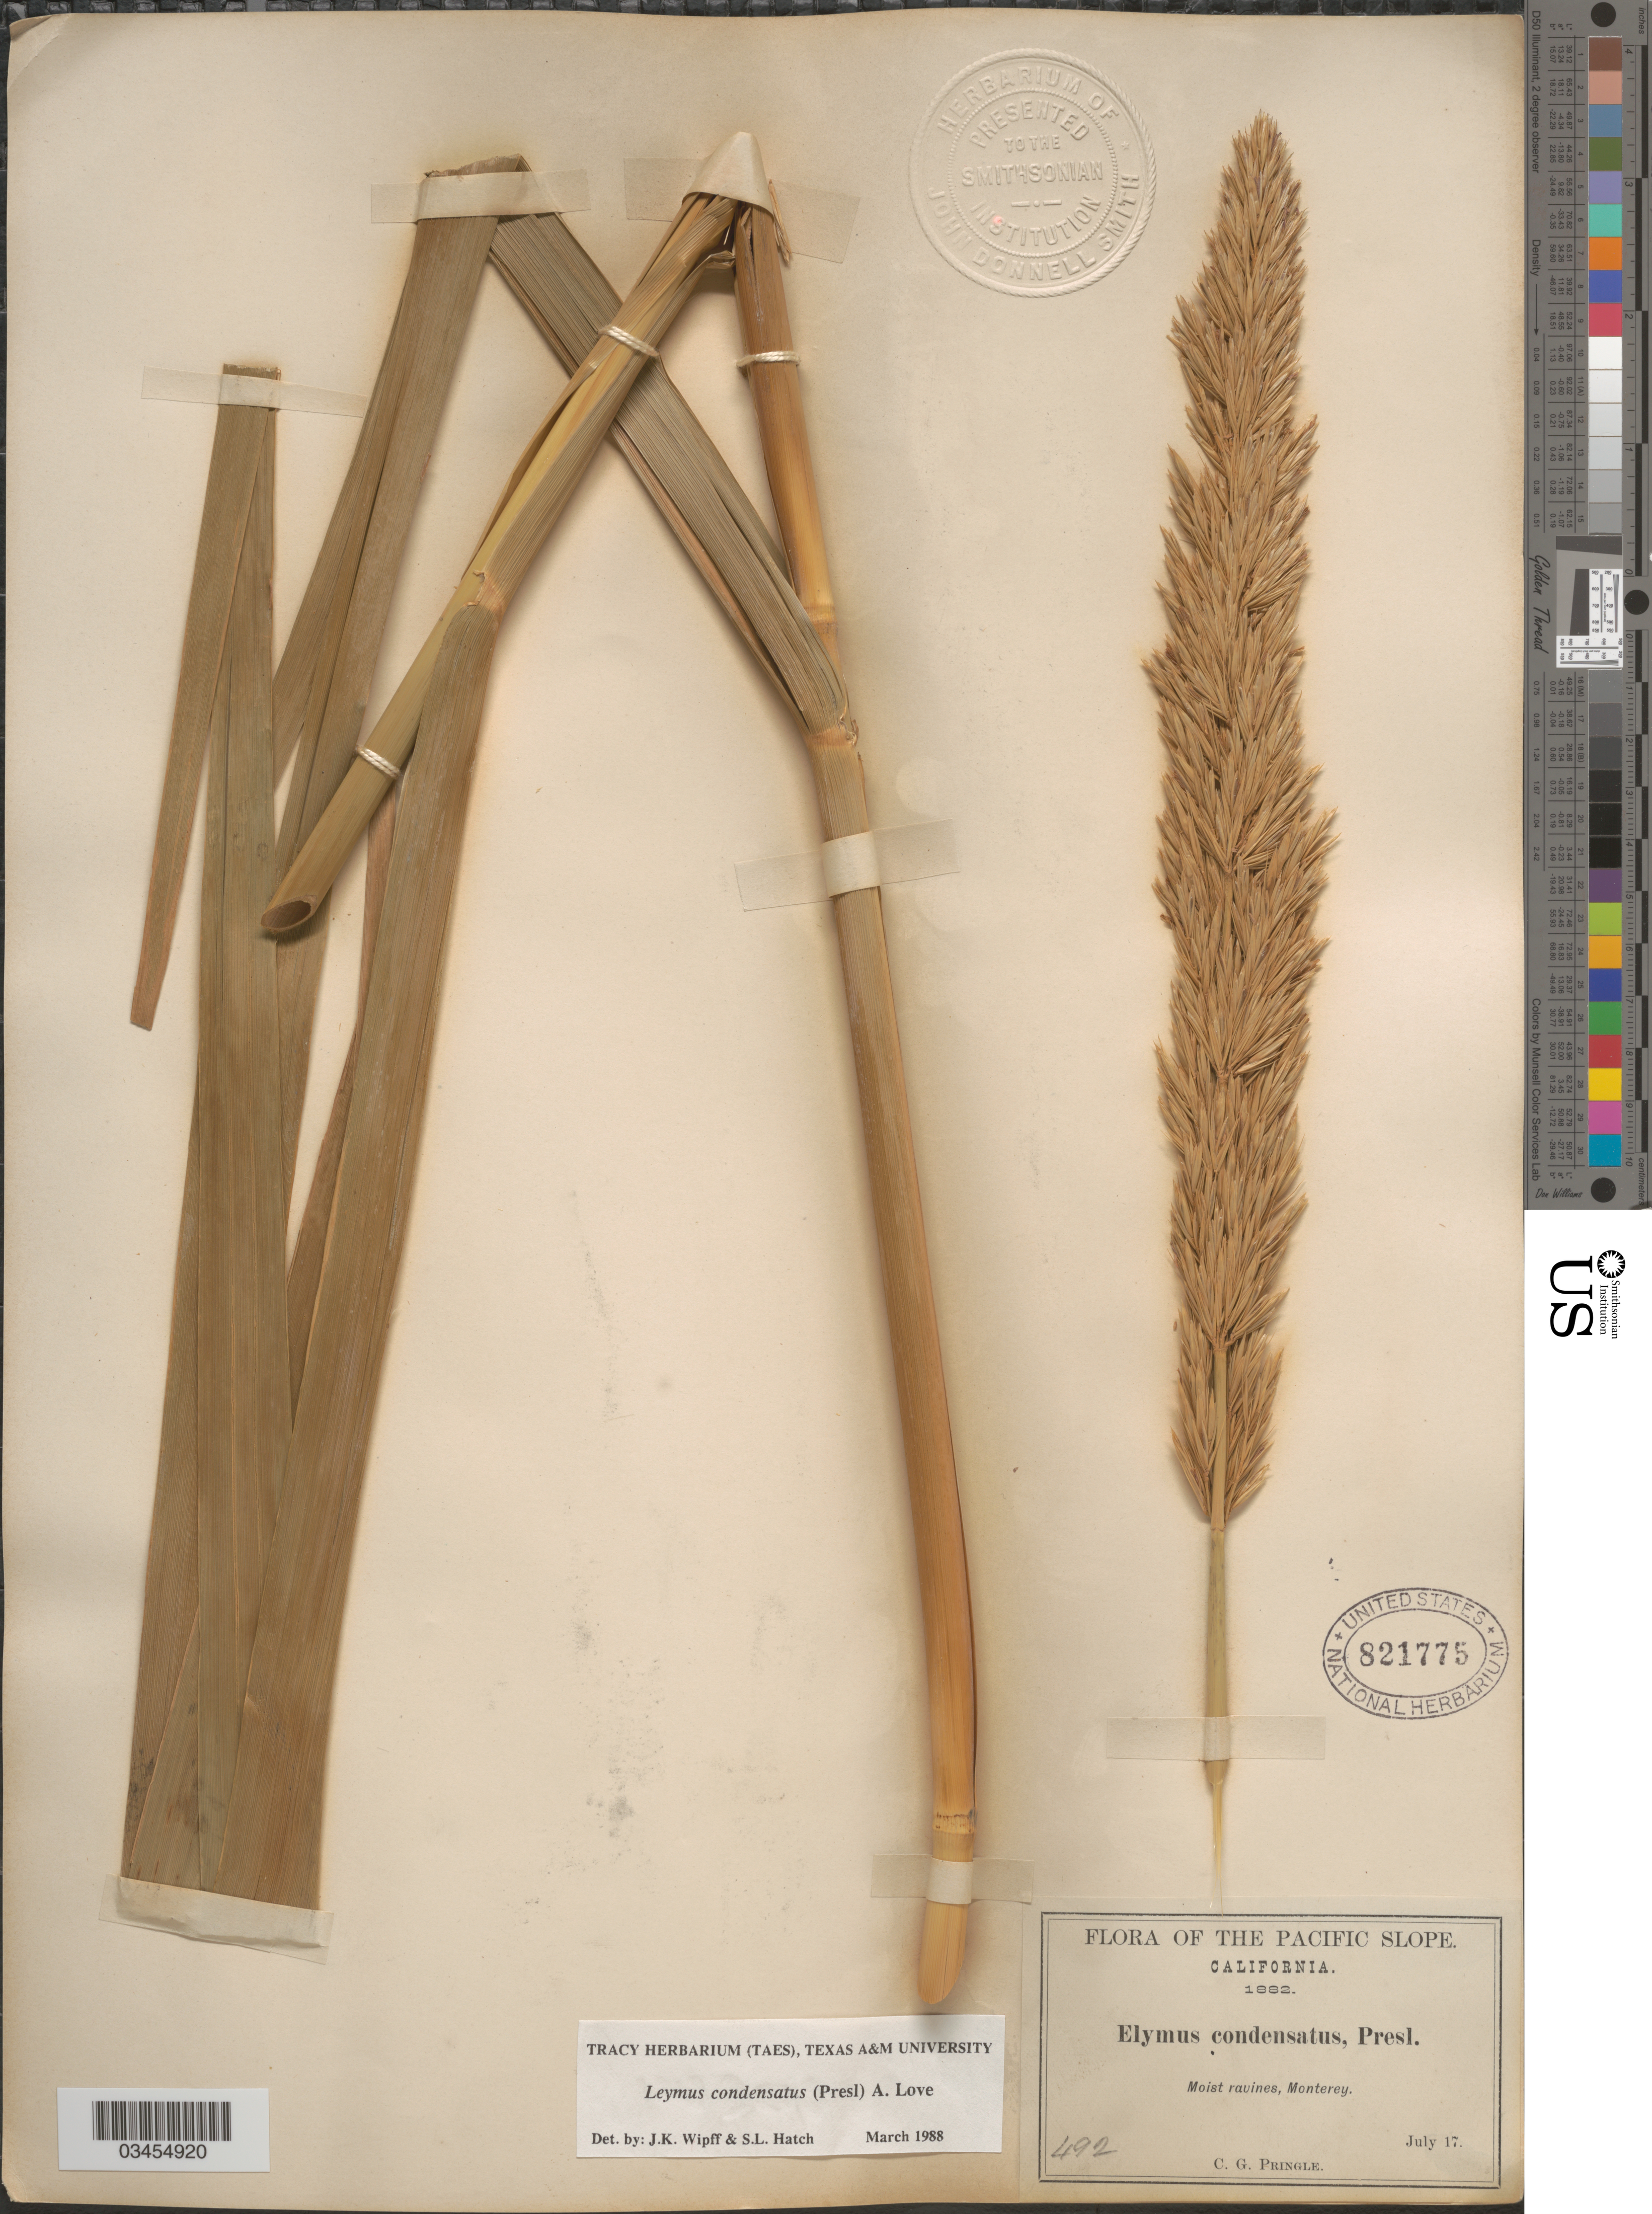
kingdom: Plantae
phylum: Tracheophyta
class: Liliopsida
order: Poales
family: Poaceae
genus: Leymus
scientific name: Leymus condensatus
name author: (J. Presl) Á. Löve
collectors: C. G. Pringle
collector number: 492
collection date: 1882-07-17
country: United States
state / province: California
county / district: Monterey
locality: The Pacific Slope. Moist ravines, Monterey.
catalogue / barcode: US 821775